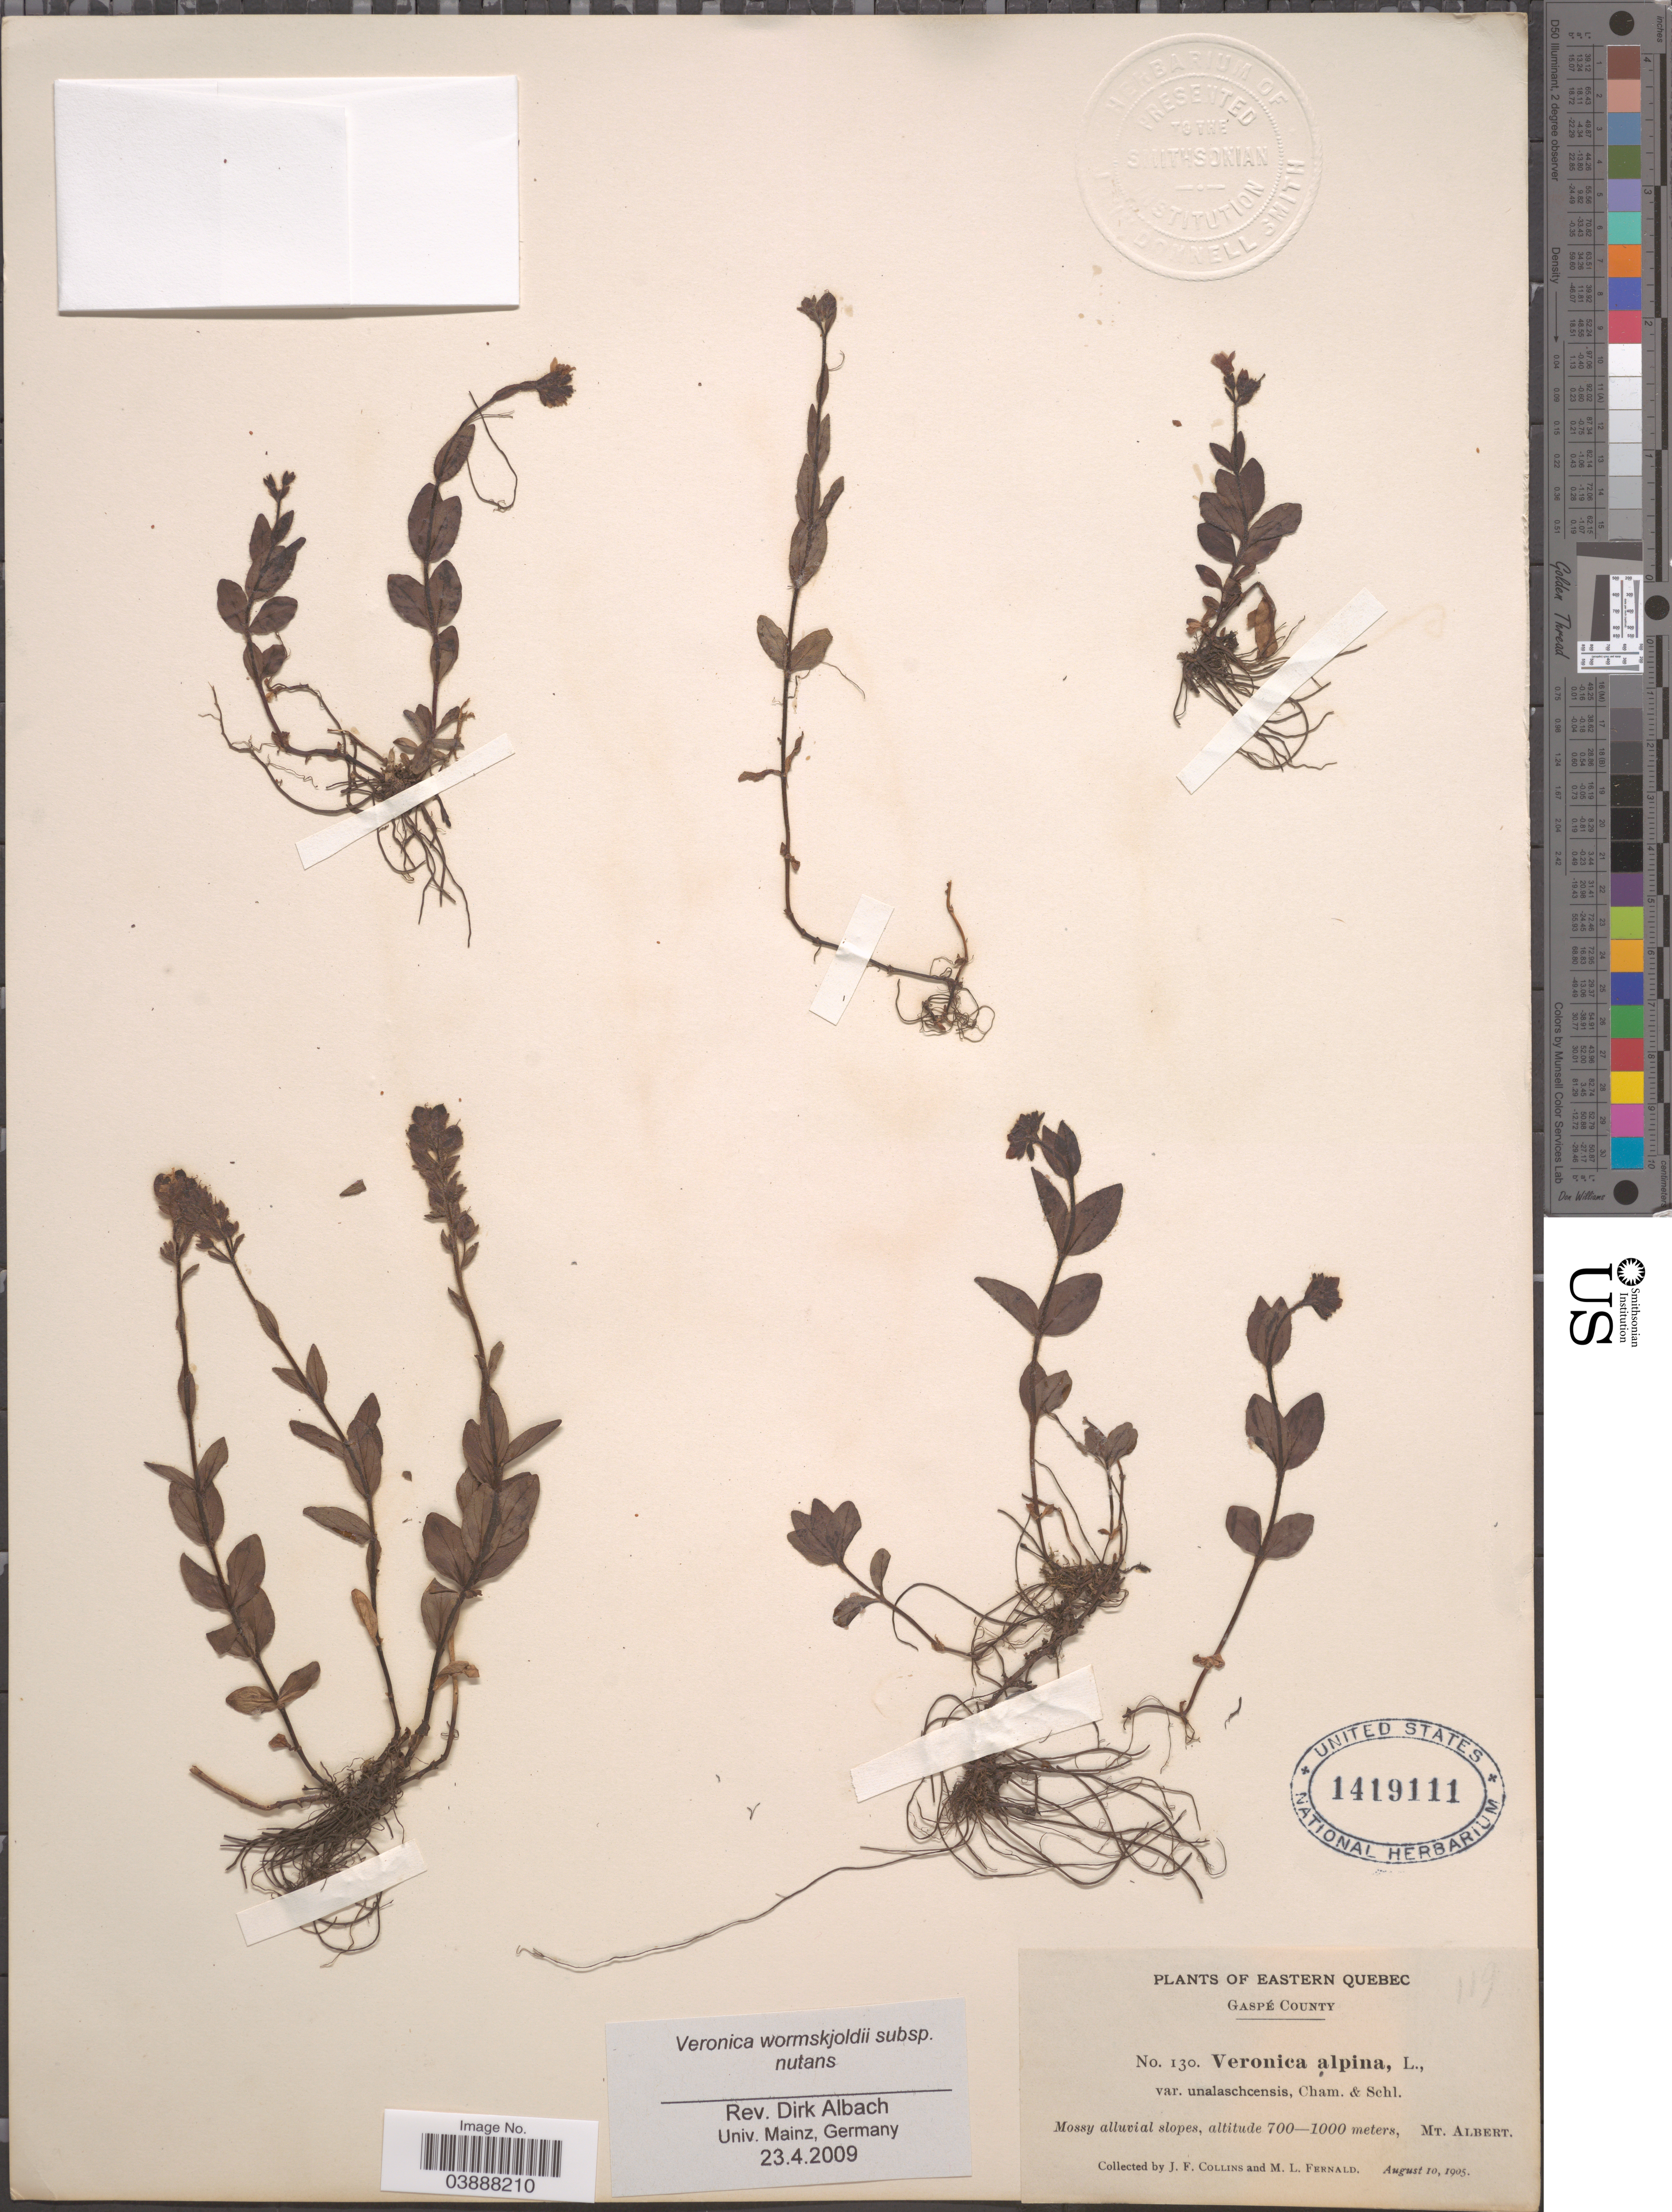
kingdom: Plantae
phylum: Tracheophyta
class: Magnoliopsida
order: Lamiales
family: Plantaginaceae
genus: Veronica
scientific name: Veronica wormskjoldii subsp. nutans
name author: (Bong.) Albach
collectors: J. Collins & M. L. Fernald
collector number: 130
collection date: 1905-08-10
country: Canada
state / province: Quebec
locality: Eastern Quebec. Gaspé County. Mt. Albert.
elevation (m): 700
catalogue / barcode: US 1419111